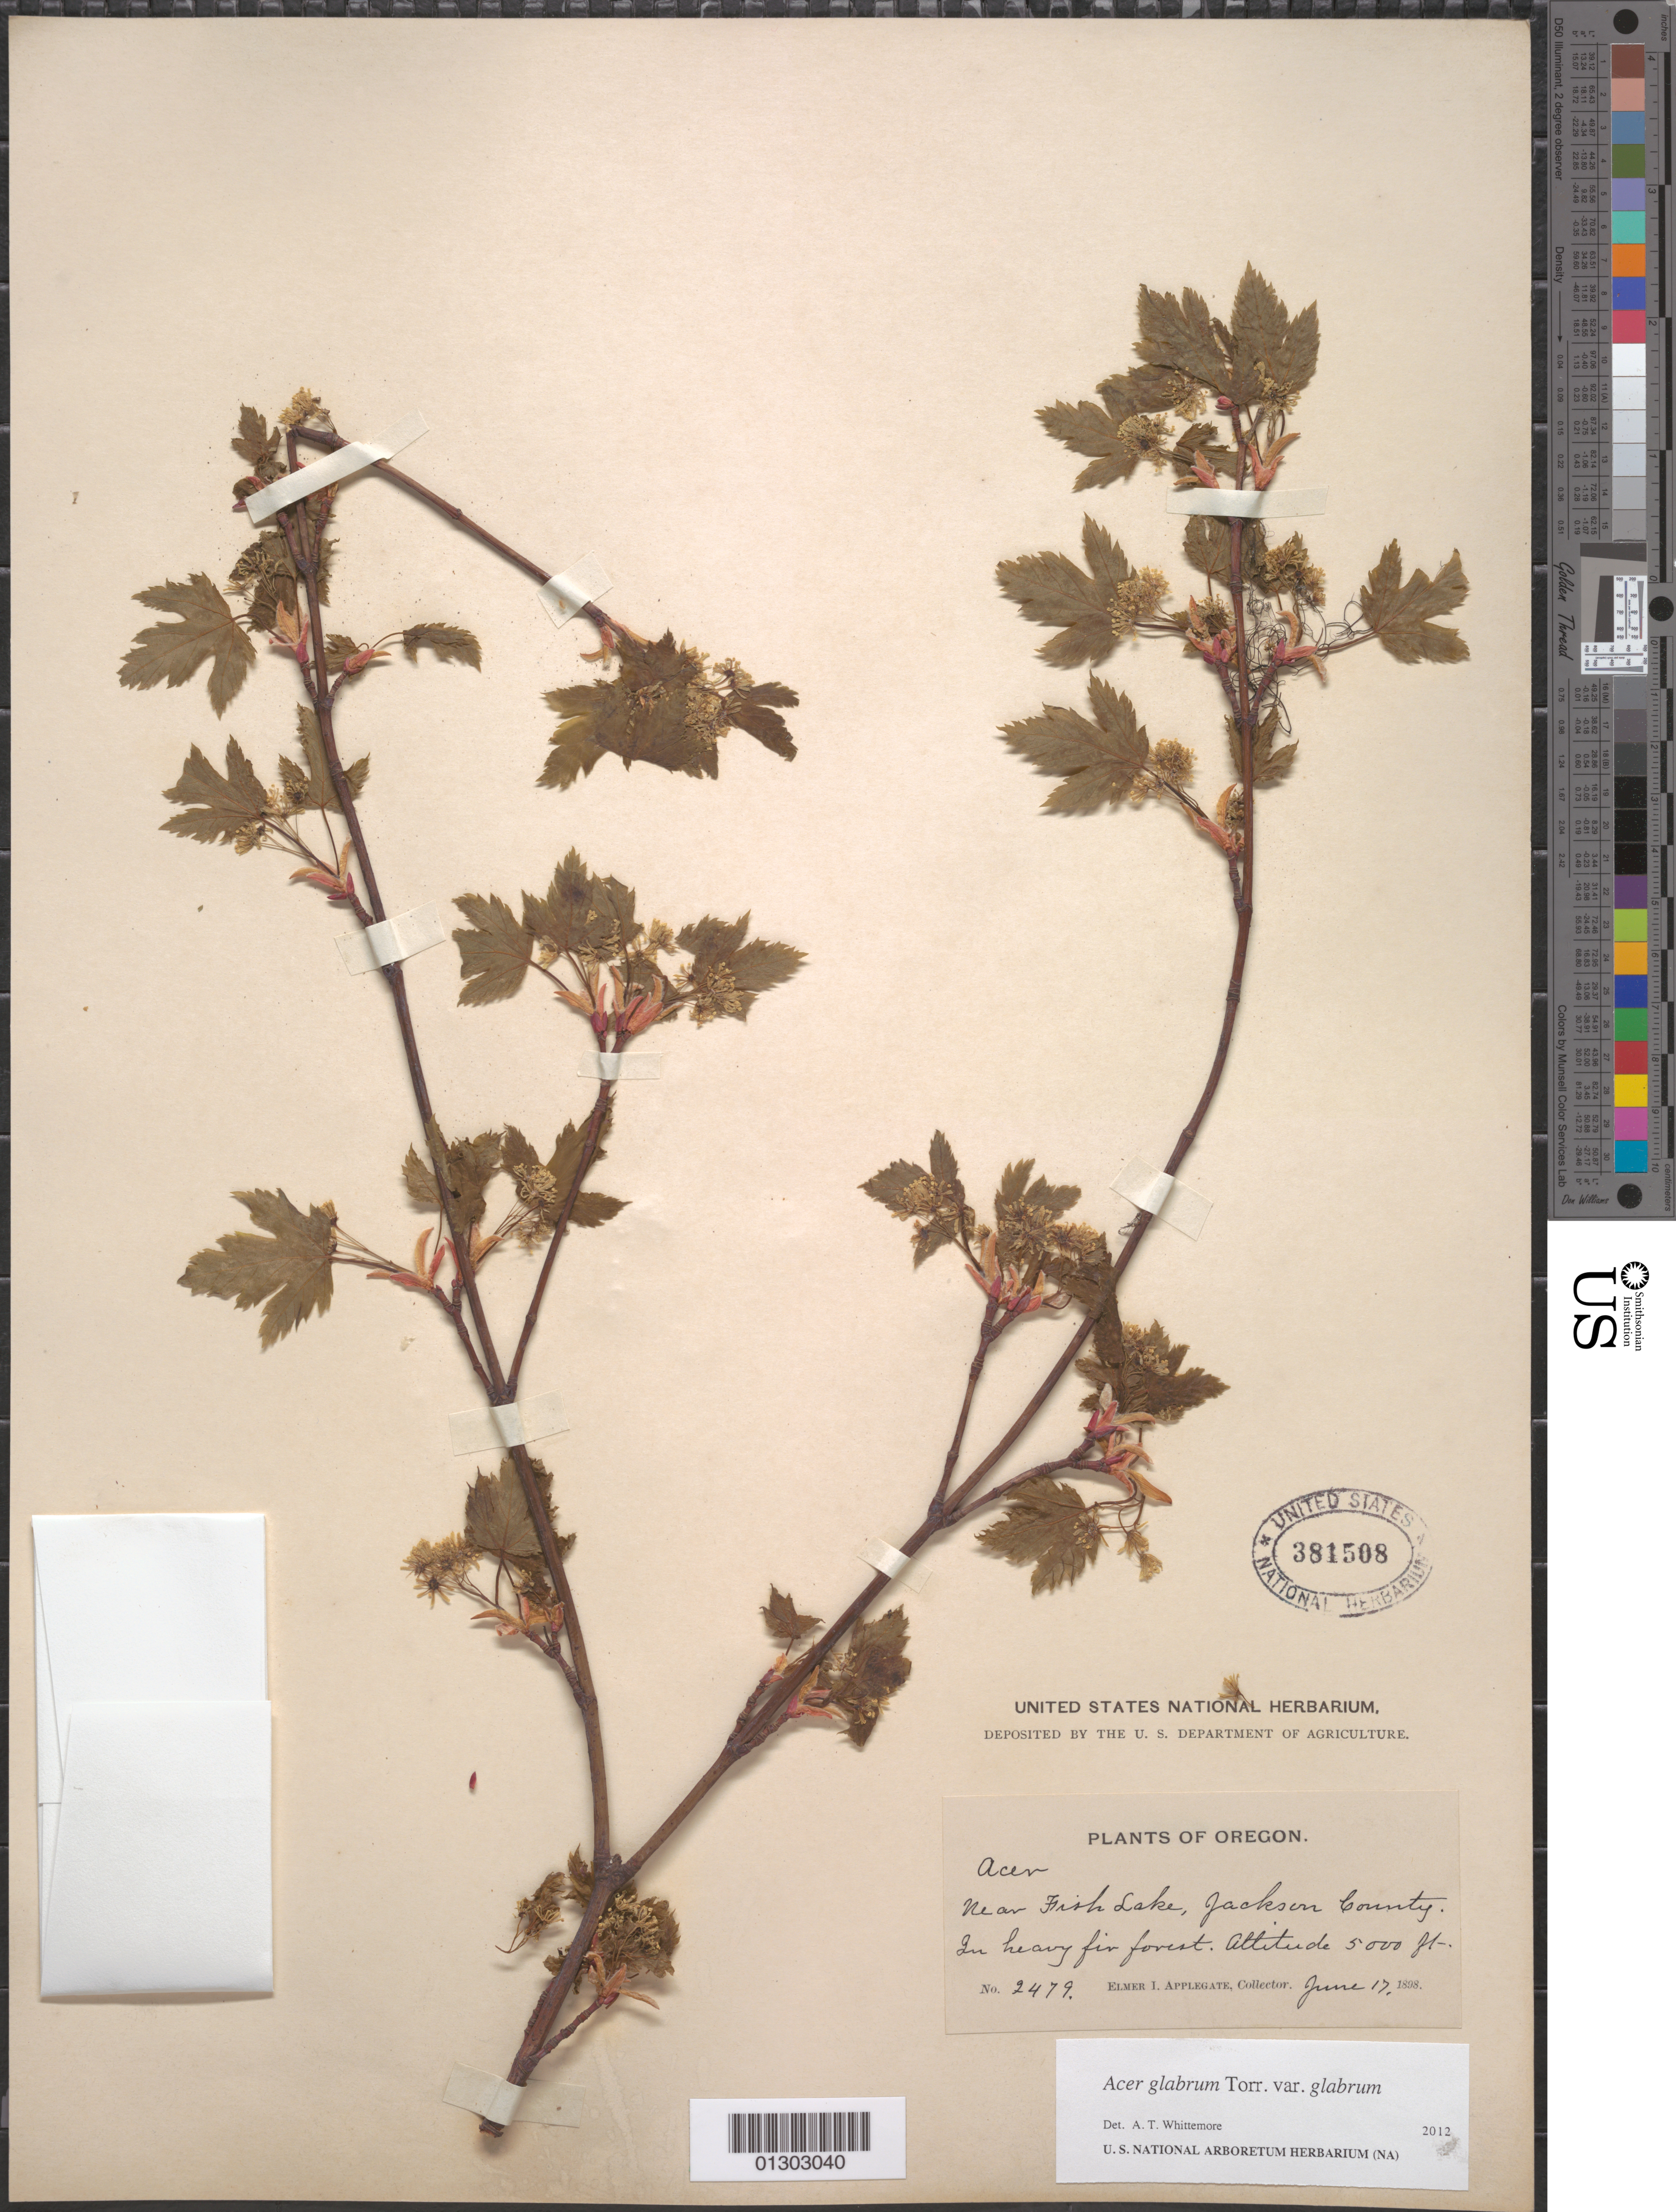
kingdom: Plantae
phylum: Tracheophyta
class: Magnoliopsida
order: Sapindales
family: Sapindaceae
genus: Acer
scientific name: Acer glabrum var. glabrum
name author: Torr.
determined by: Whittemore, A. T.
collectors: E. I. Applegate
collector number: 2479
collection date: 1898-06-17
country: United States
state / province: Oregon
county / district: Jackson County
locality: Jackson County, near Fish Lake.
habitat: In heavy fir forest.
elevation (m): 1524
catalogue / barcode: US 381508